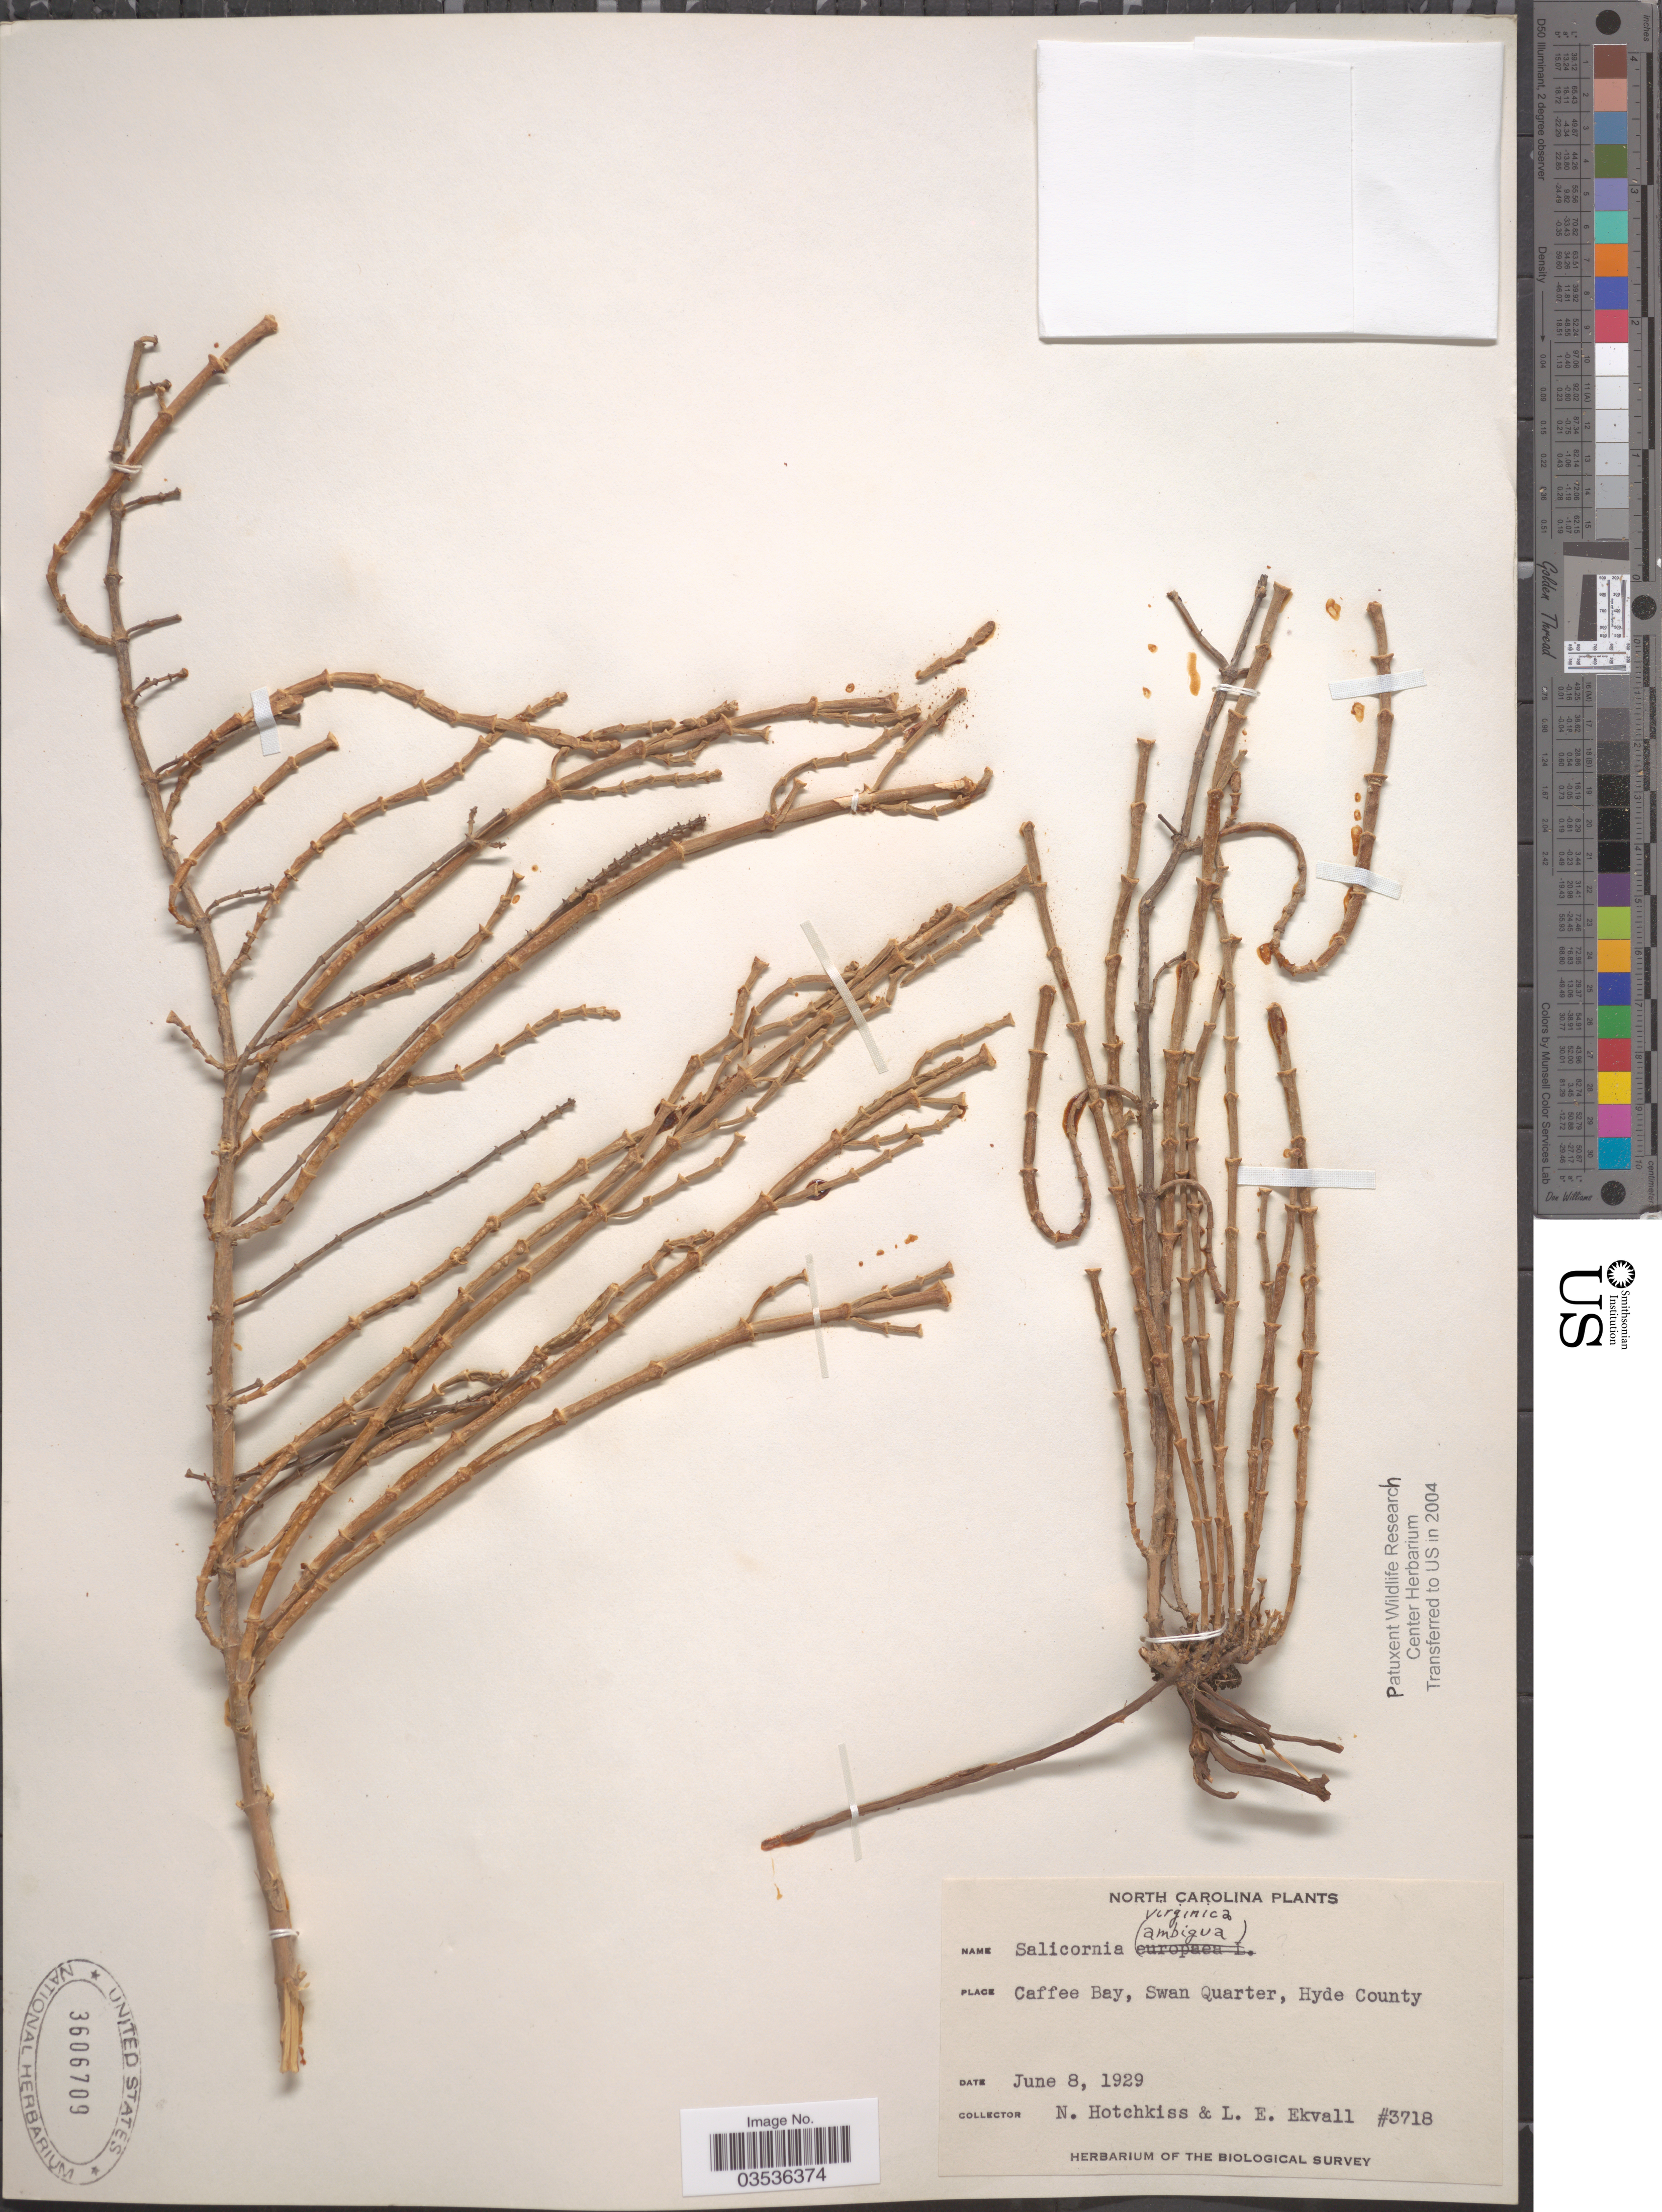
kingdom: Plantae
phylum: Tracheophyta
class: Magnoliopsida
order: Caryophyllales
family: Amaranthaceae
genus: Salicornia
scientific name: Salicornia ambigua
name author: Michx.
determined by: Strong, Mark T., (BOT), Smithsonian Institution - National Museum of Natural History (UNITED STATES)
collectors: N. Hotchkiss & L. Ekvall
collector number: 3718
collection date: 1929-06-08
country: United States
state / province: North Carolina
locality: Caffee Bay, Swan Quarter, Hyde County.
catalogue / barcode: US 3606709